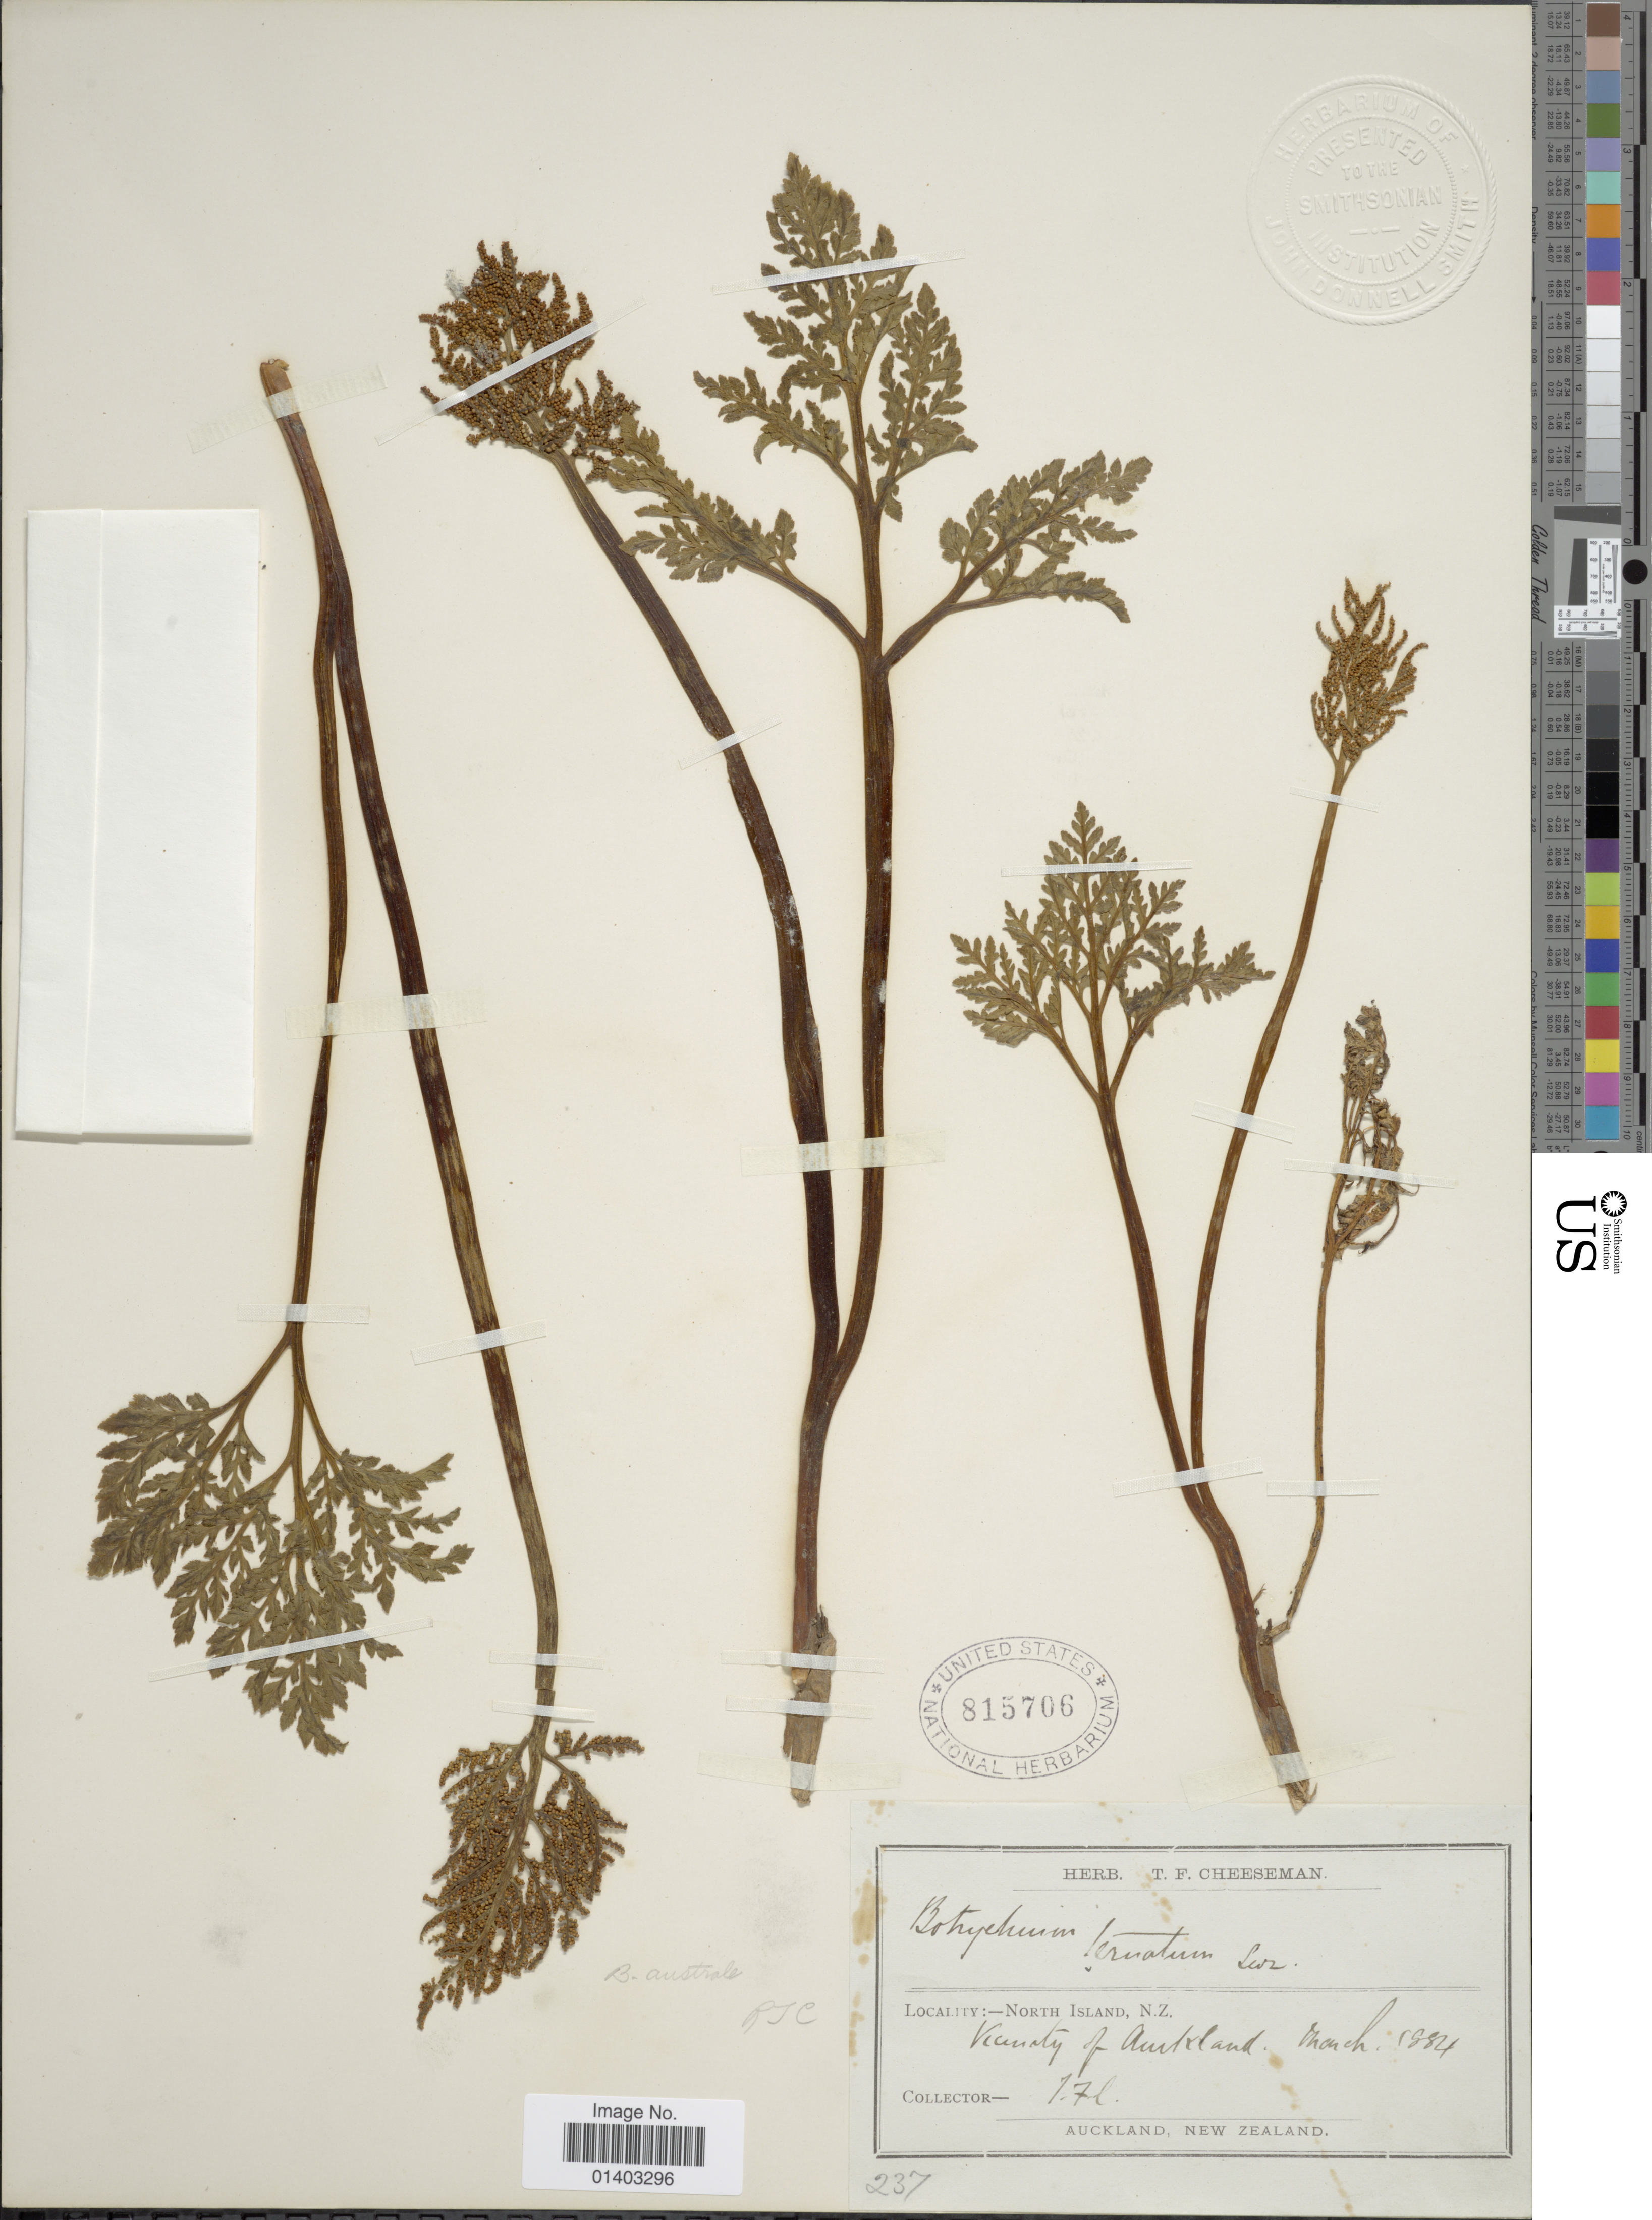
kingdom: Plantae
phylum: Tracheophyta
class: Polypodiopsida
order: Ophioglossales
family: Ophioglossaceae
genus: Botrychium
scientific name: Botrychium australe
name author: R. Br.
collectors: T. F. Cheeseman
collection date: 1884-03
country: New Zealand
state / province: Auckland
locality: North Island, Vicinity of Auckland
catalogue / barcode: US 815706